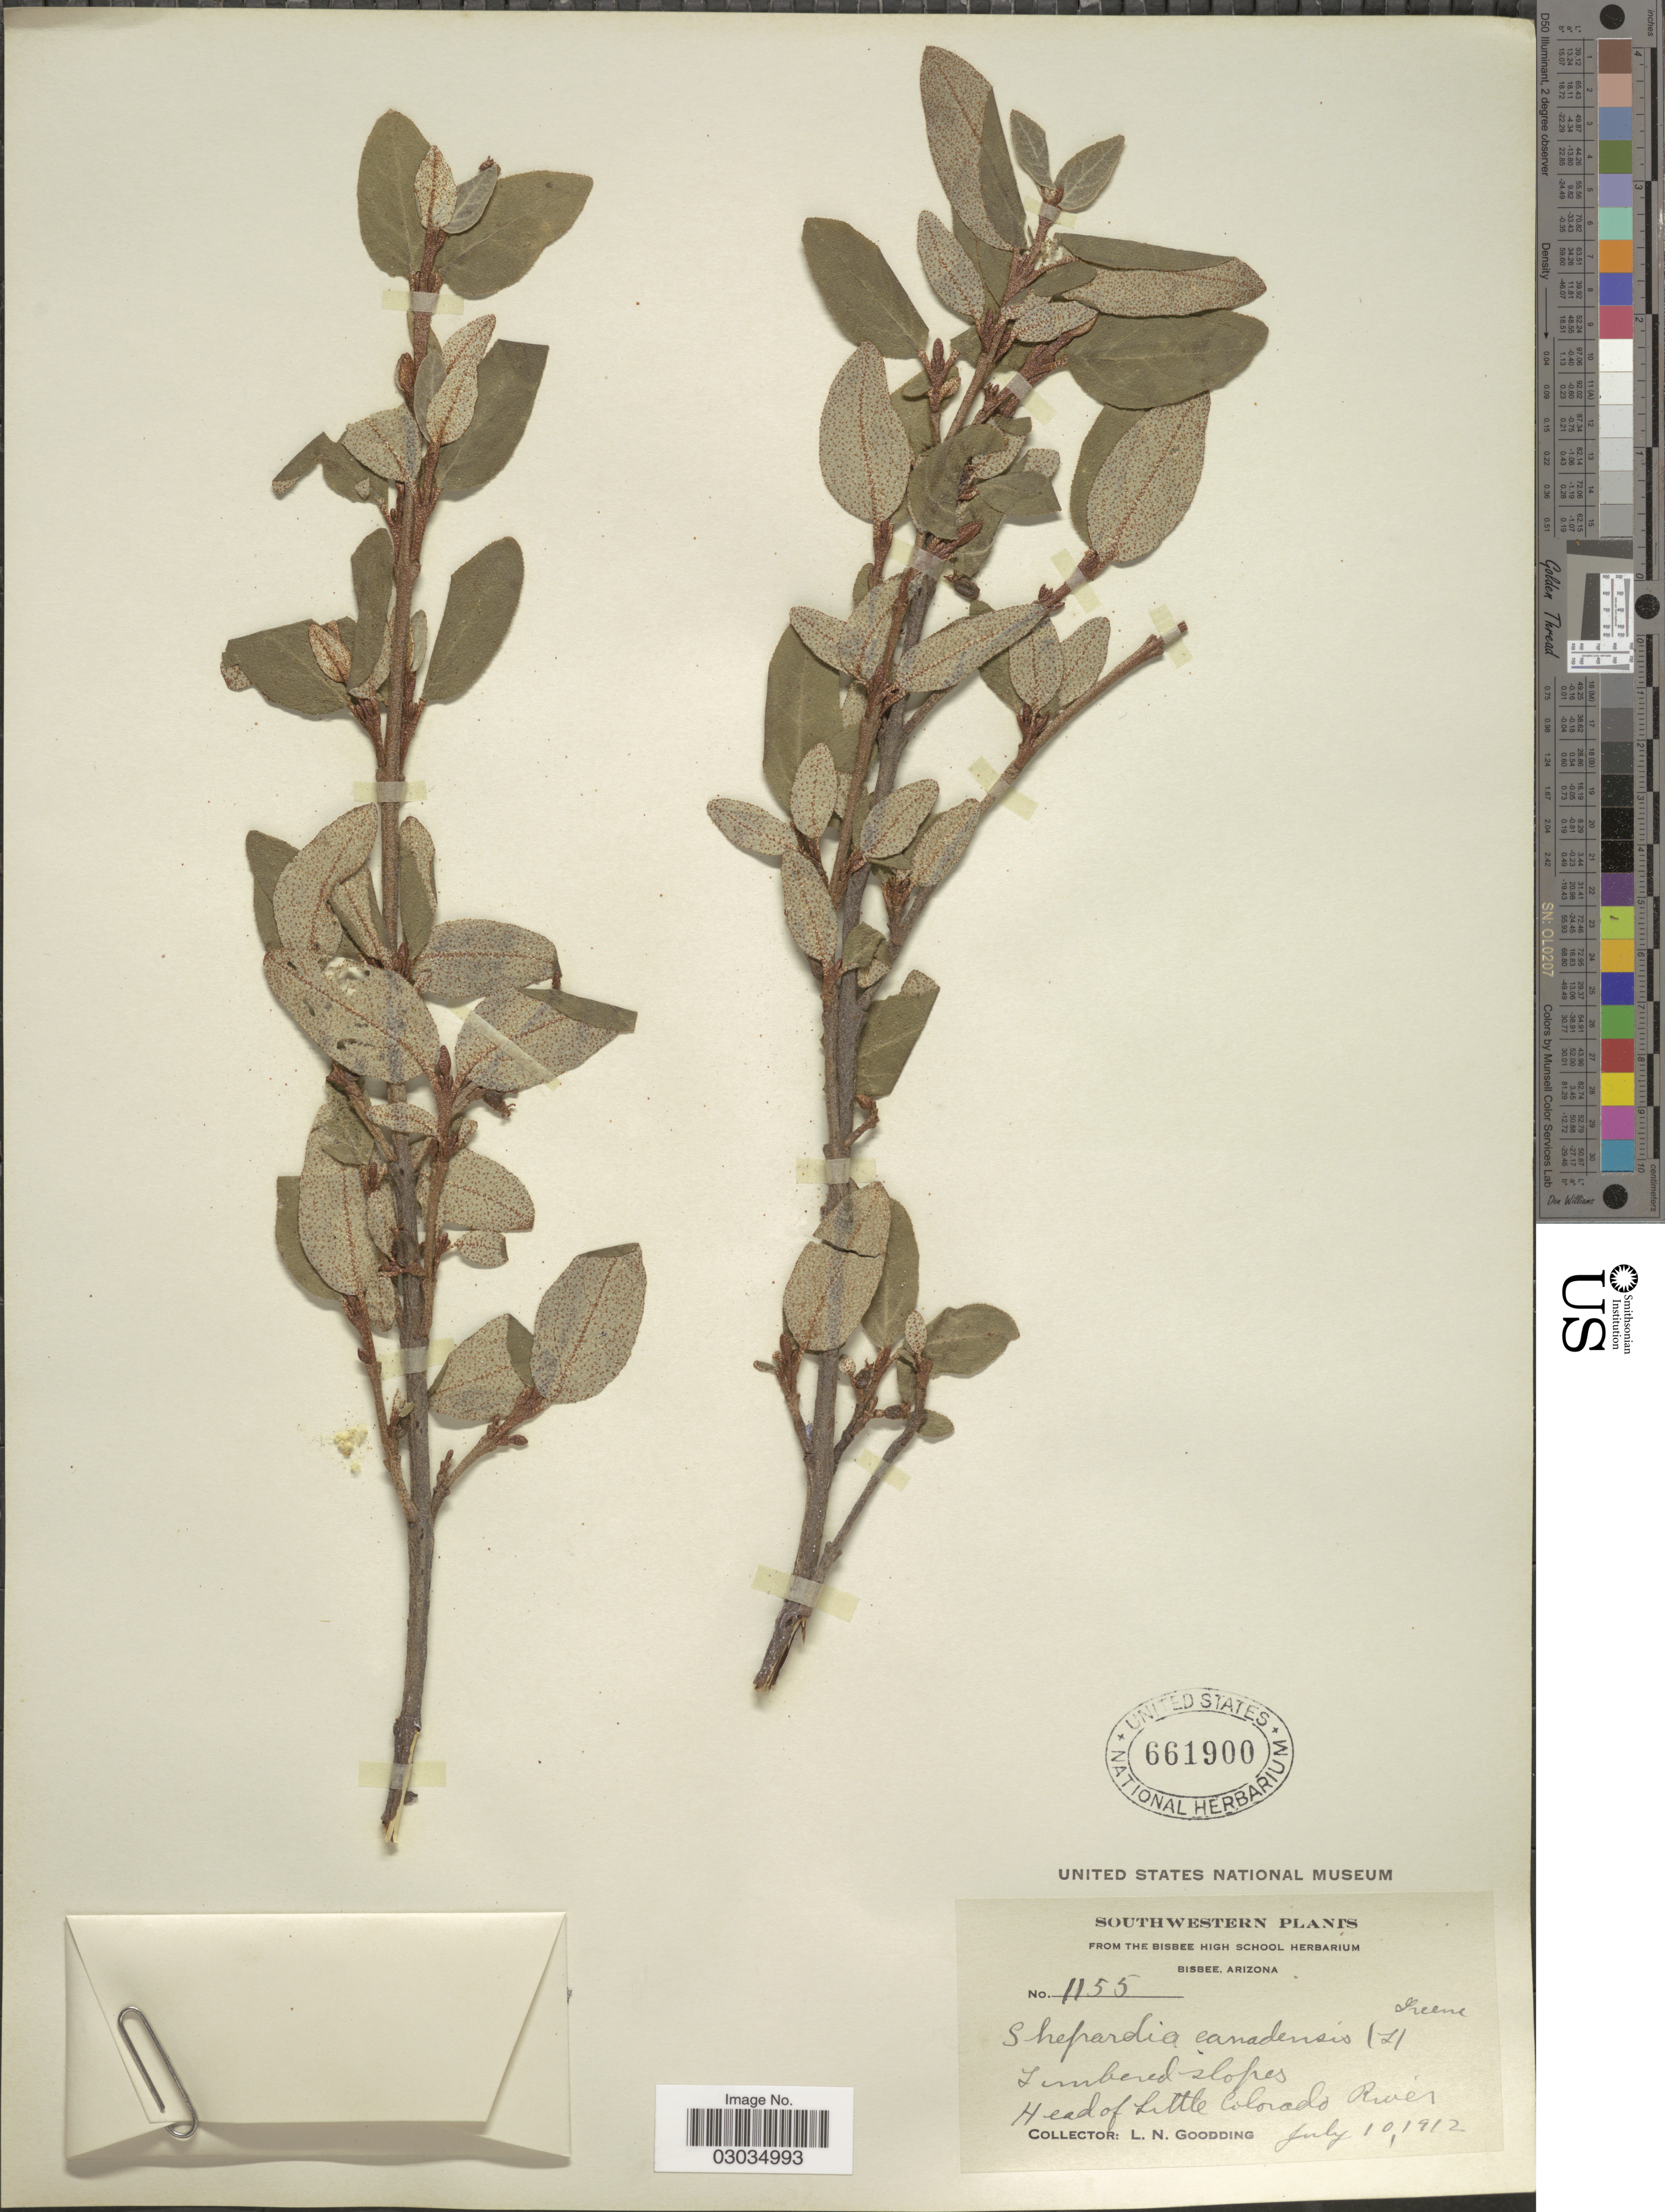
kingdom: Plantae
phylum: Tracheophyta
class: Magnoliopsida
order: Rosales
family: Elaeagnaceae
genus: Shepherdia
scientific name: Shepherdia canadensis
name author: (L.) Nutt.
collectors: L. N. Goodding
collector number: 1155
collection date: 1912-07-10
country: United States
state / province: Colorado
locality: Southwestern, Head of Little Colorado River.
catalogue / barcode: US 661900